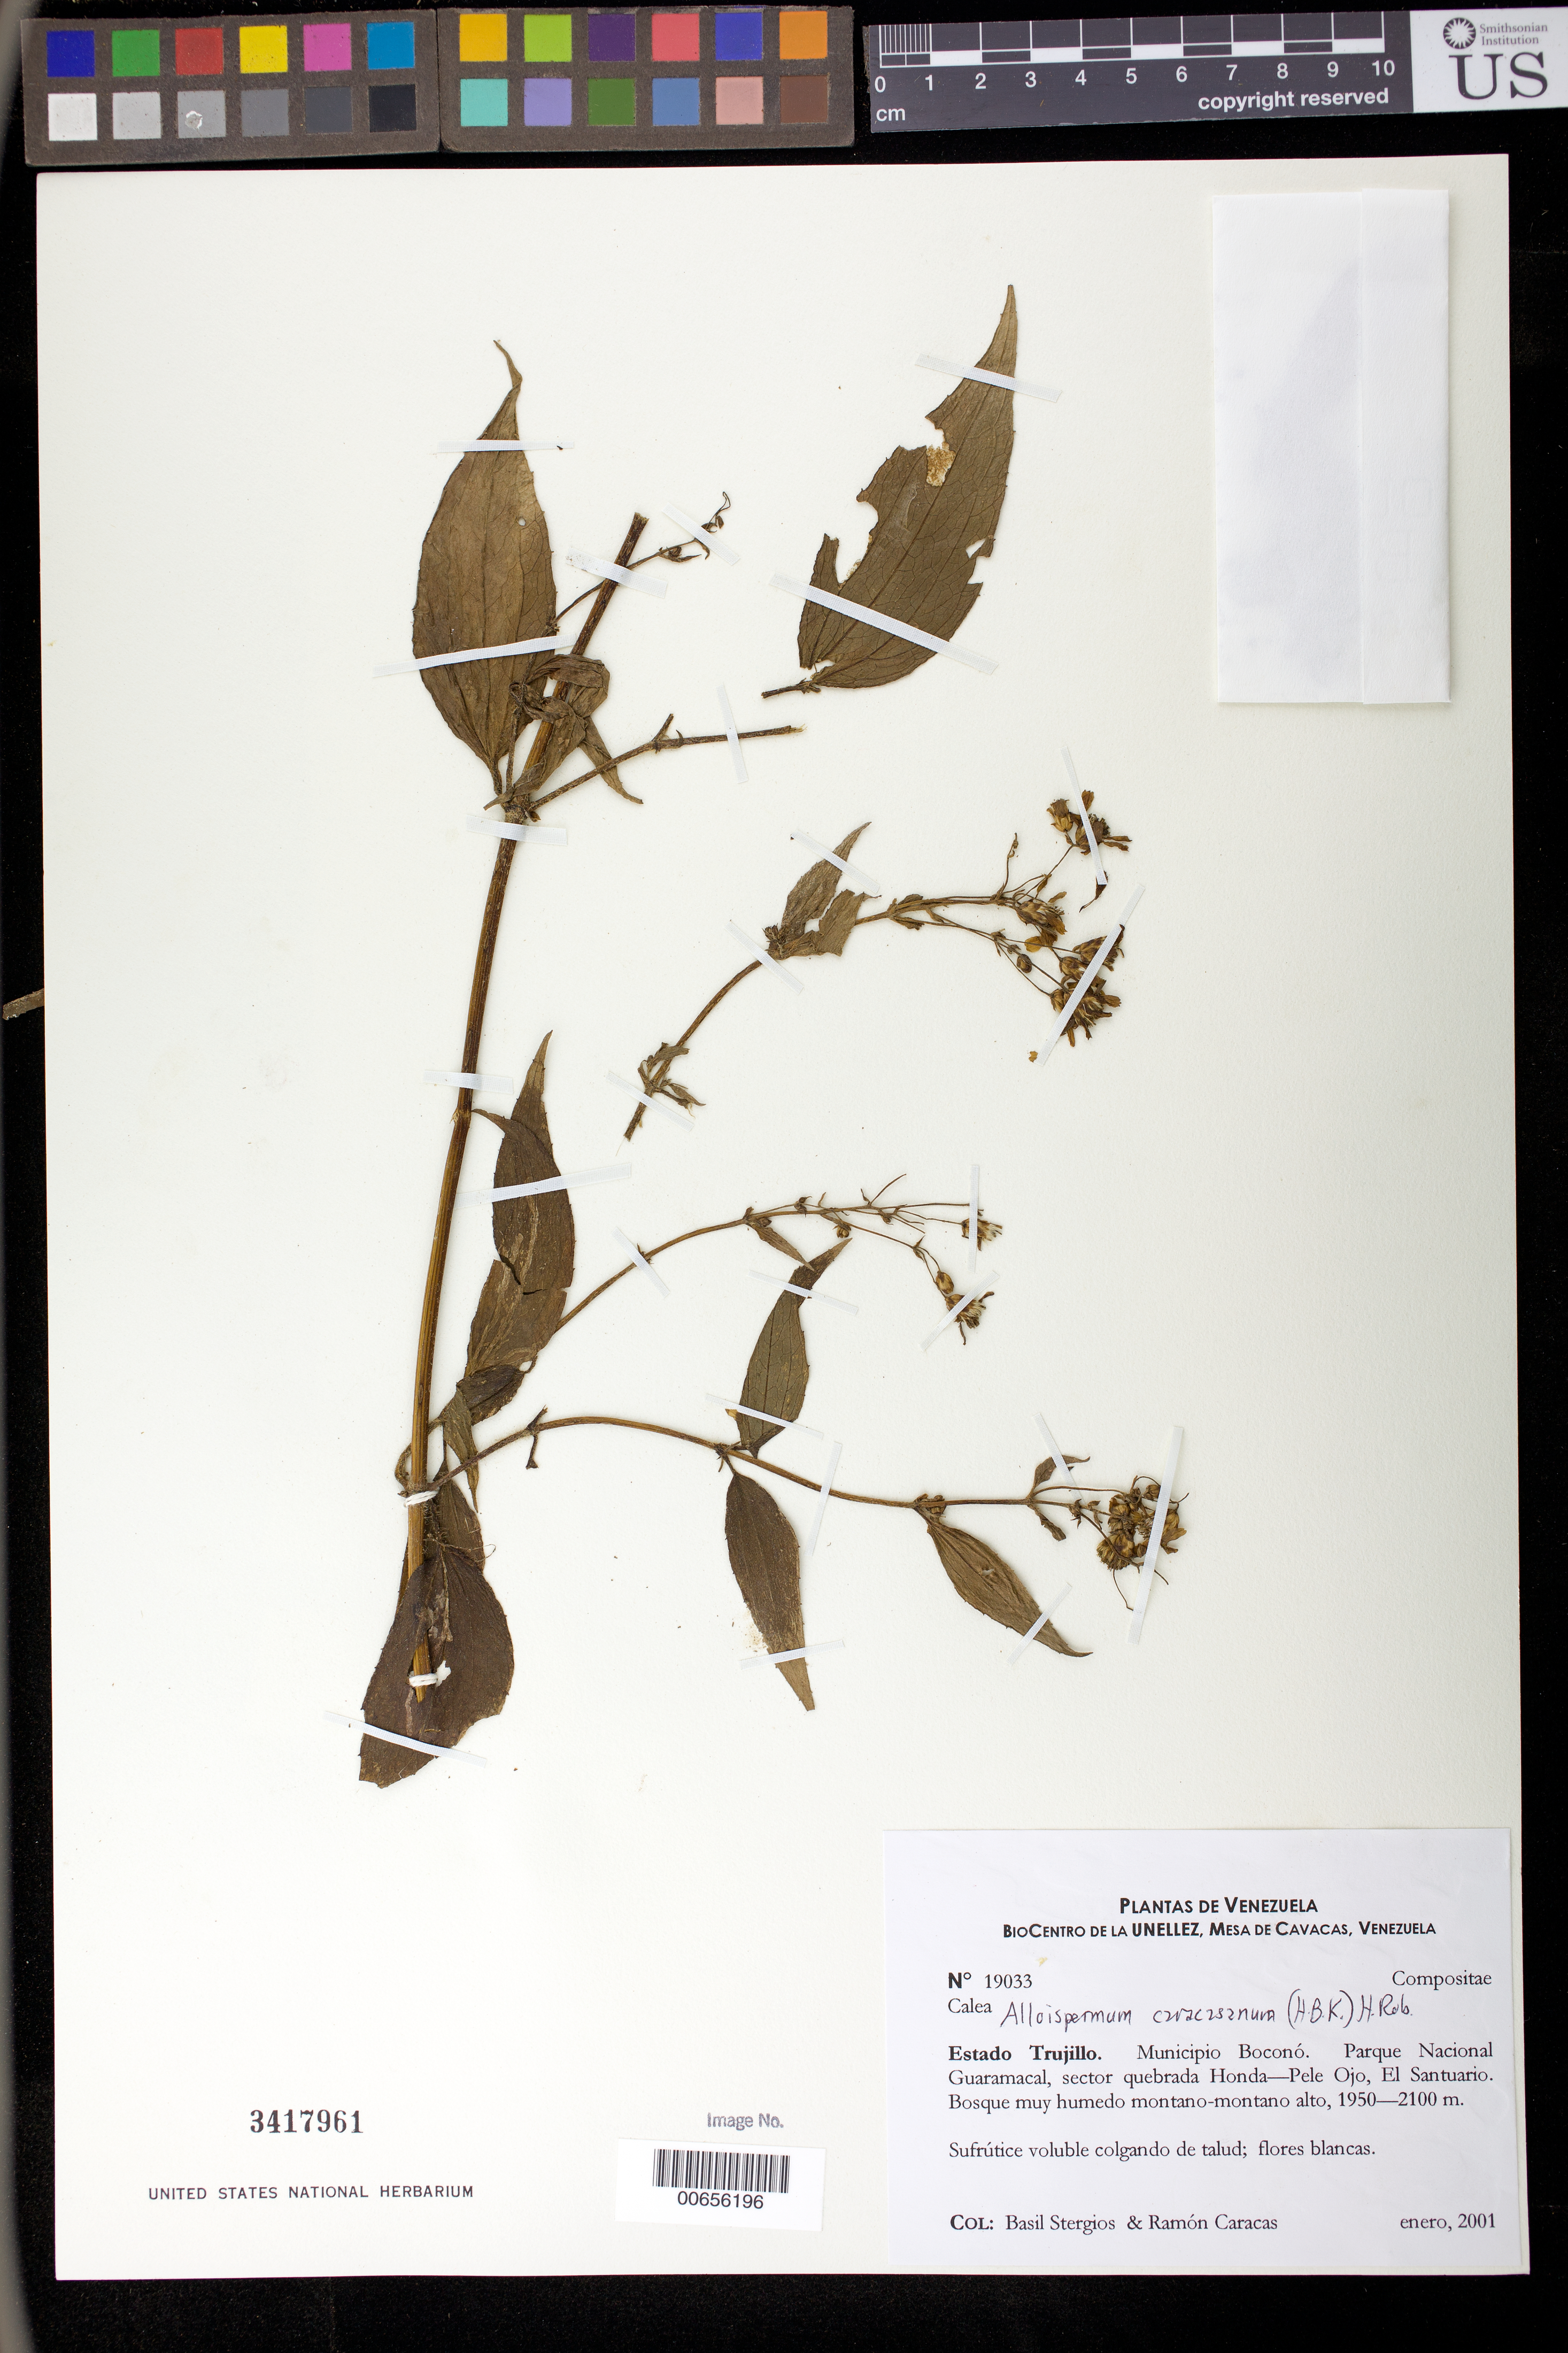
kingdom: Plantae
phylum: Tracheophyta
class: Magnoliopsida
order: Asterales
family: Asteraceae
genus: Alloispermum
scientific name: Alloispermum caracasanum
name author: (Kunth) H. Rob.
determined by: Robinson, Harold E., (US)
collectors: B. G. Stergios & R. Caracas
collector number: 19033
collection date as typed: Jan 2001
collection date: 2001-01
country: Venezuela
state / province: Trujillo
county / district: Boconó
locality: Parque Nacional Guaramacal, sector quebrada Honda-Pele Ojo, El Santuario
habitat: Bosque muy húmedo montano-montano alto.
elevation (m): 1950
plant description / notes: MO, MY, PORT, US, VEN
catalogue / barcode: US 3417961